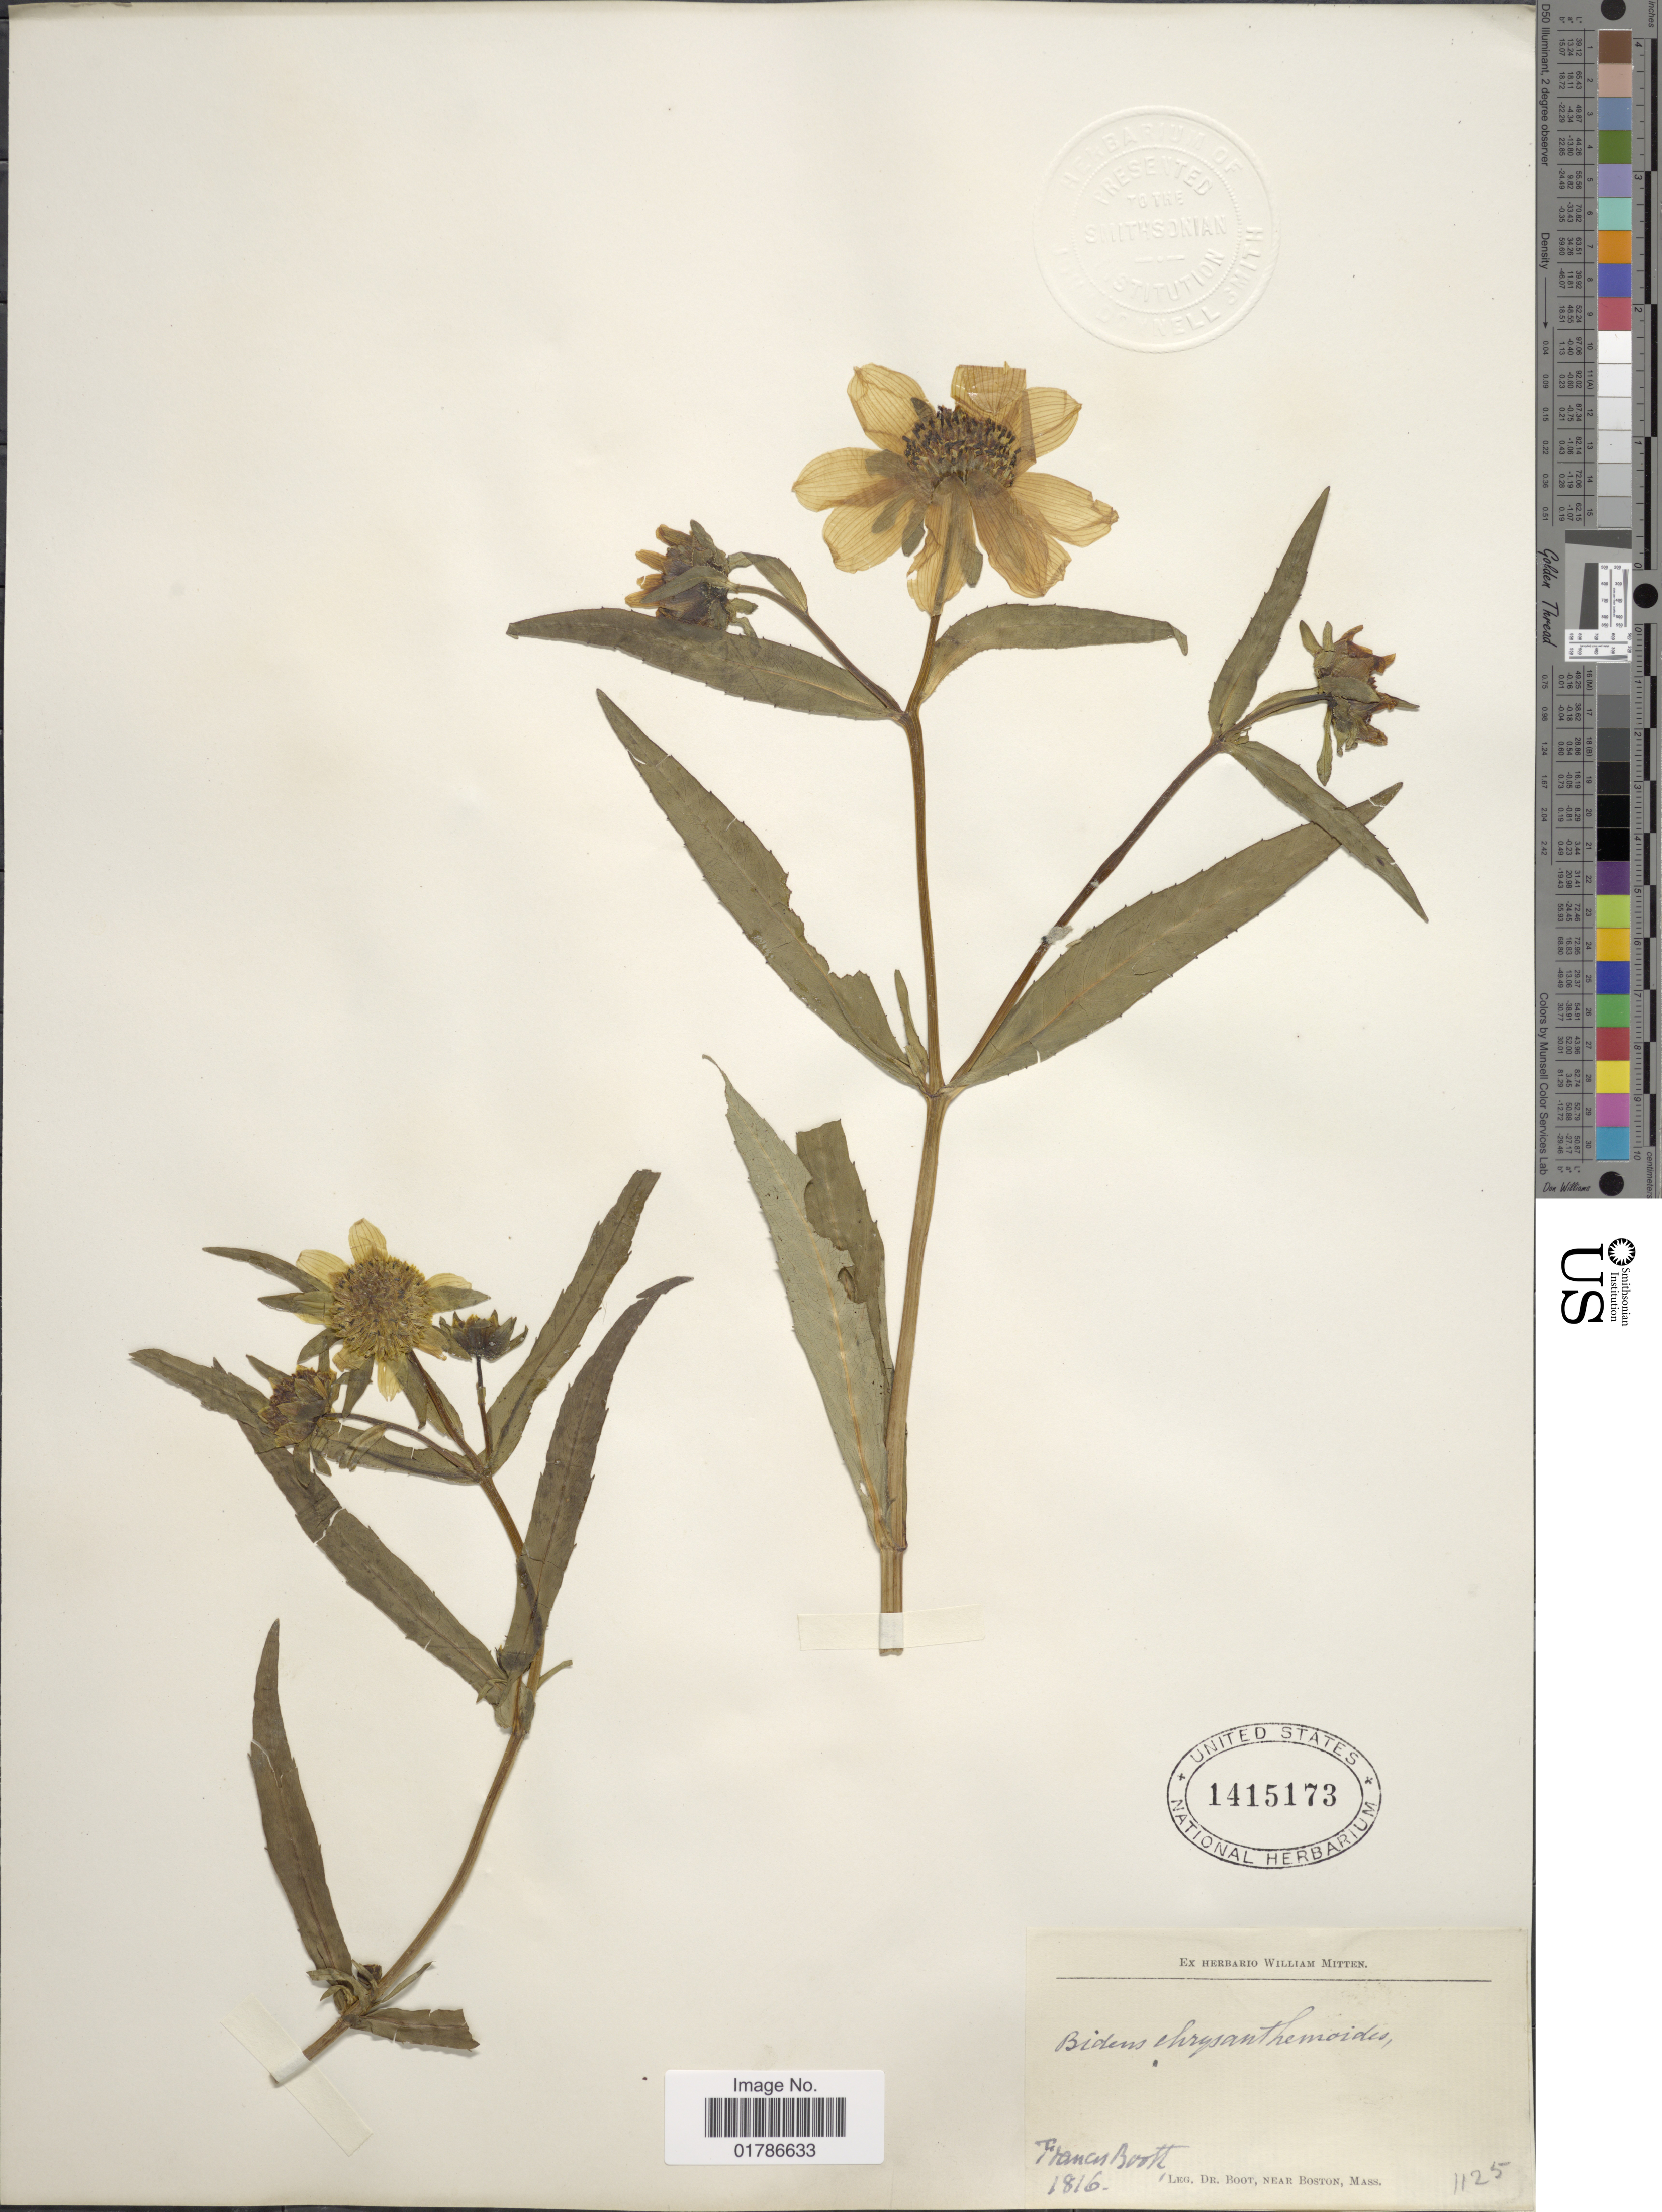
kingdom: Plantae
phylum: Tracheophyta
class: Magnoliopsida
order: Asterales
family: Asteraceae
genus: Bidens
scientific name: Bidens laevis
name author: (L.) Britton, Stearns & Poggenb.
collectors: F. M. B. Boott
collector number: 1125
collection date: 1816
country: United States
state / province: Massachusetts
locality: Near Boston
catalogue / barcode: US 1415173